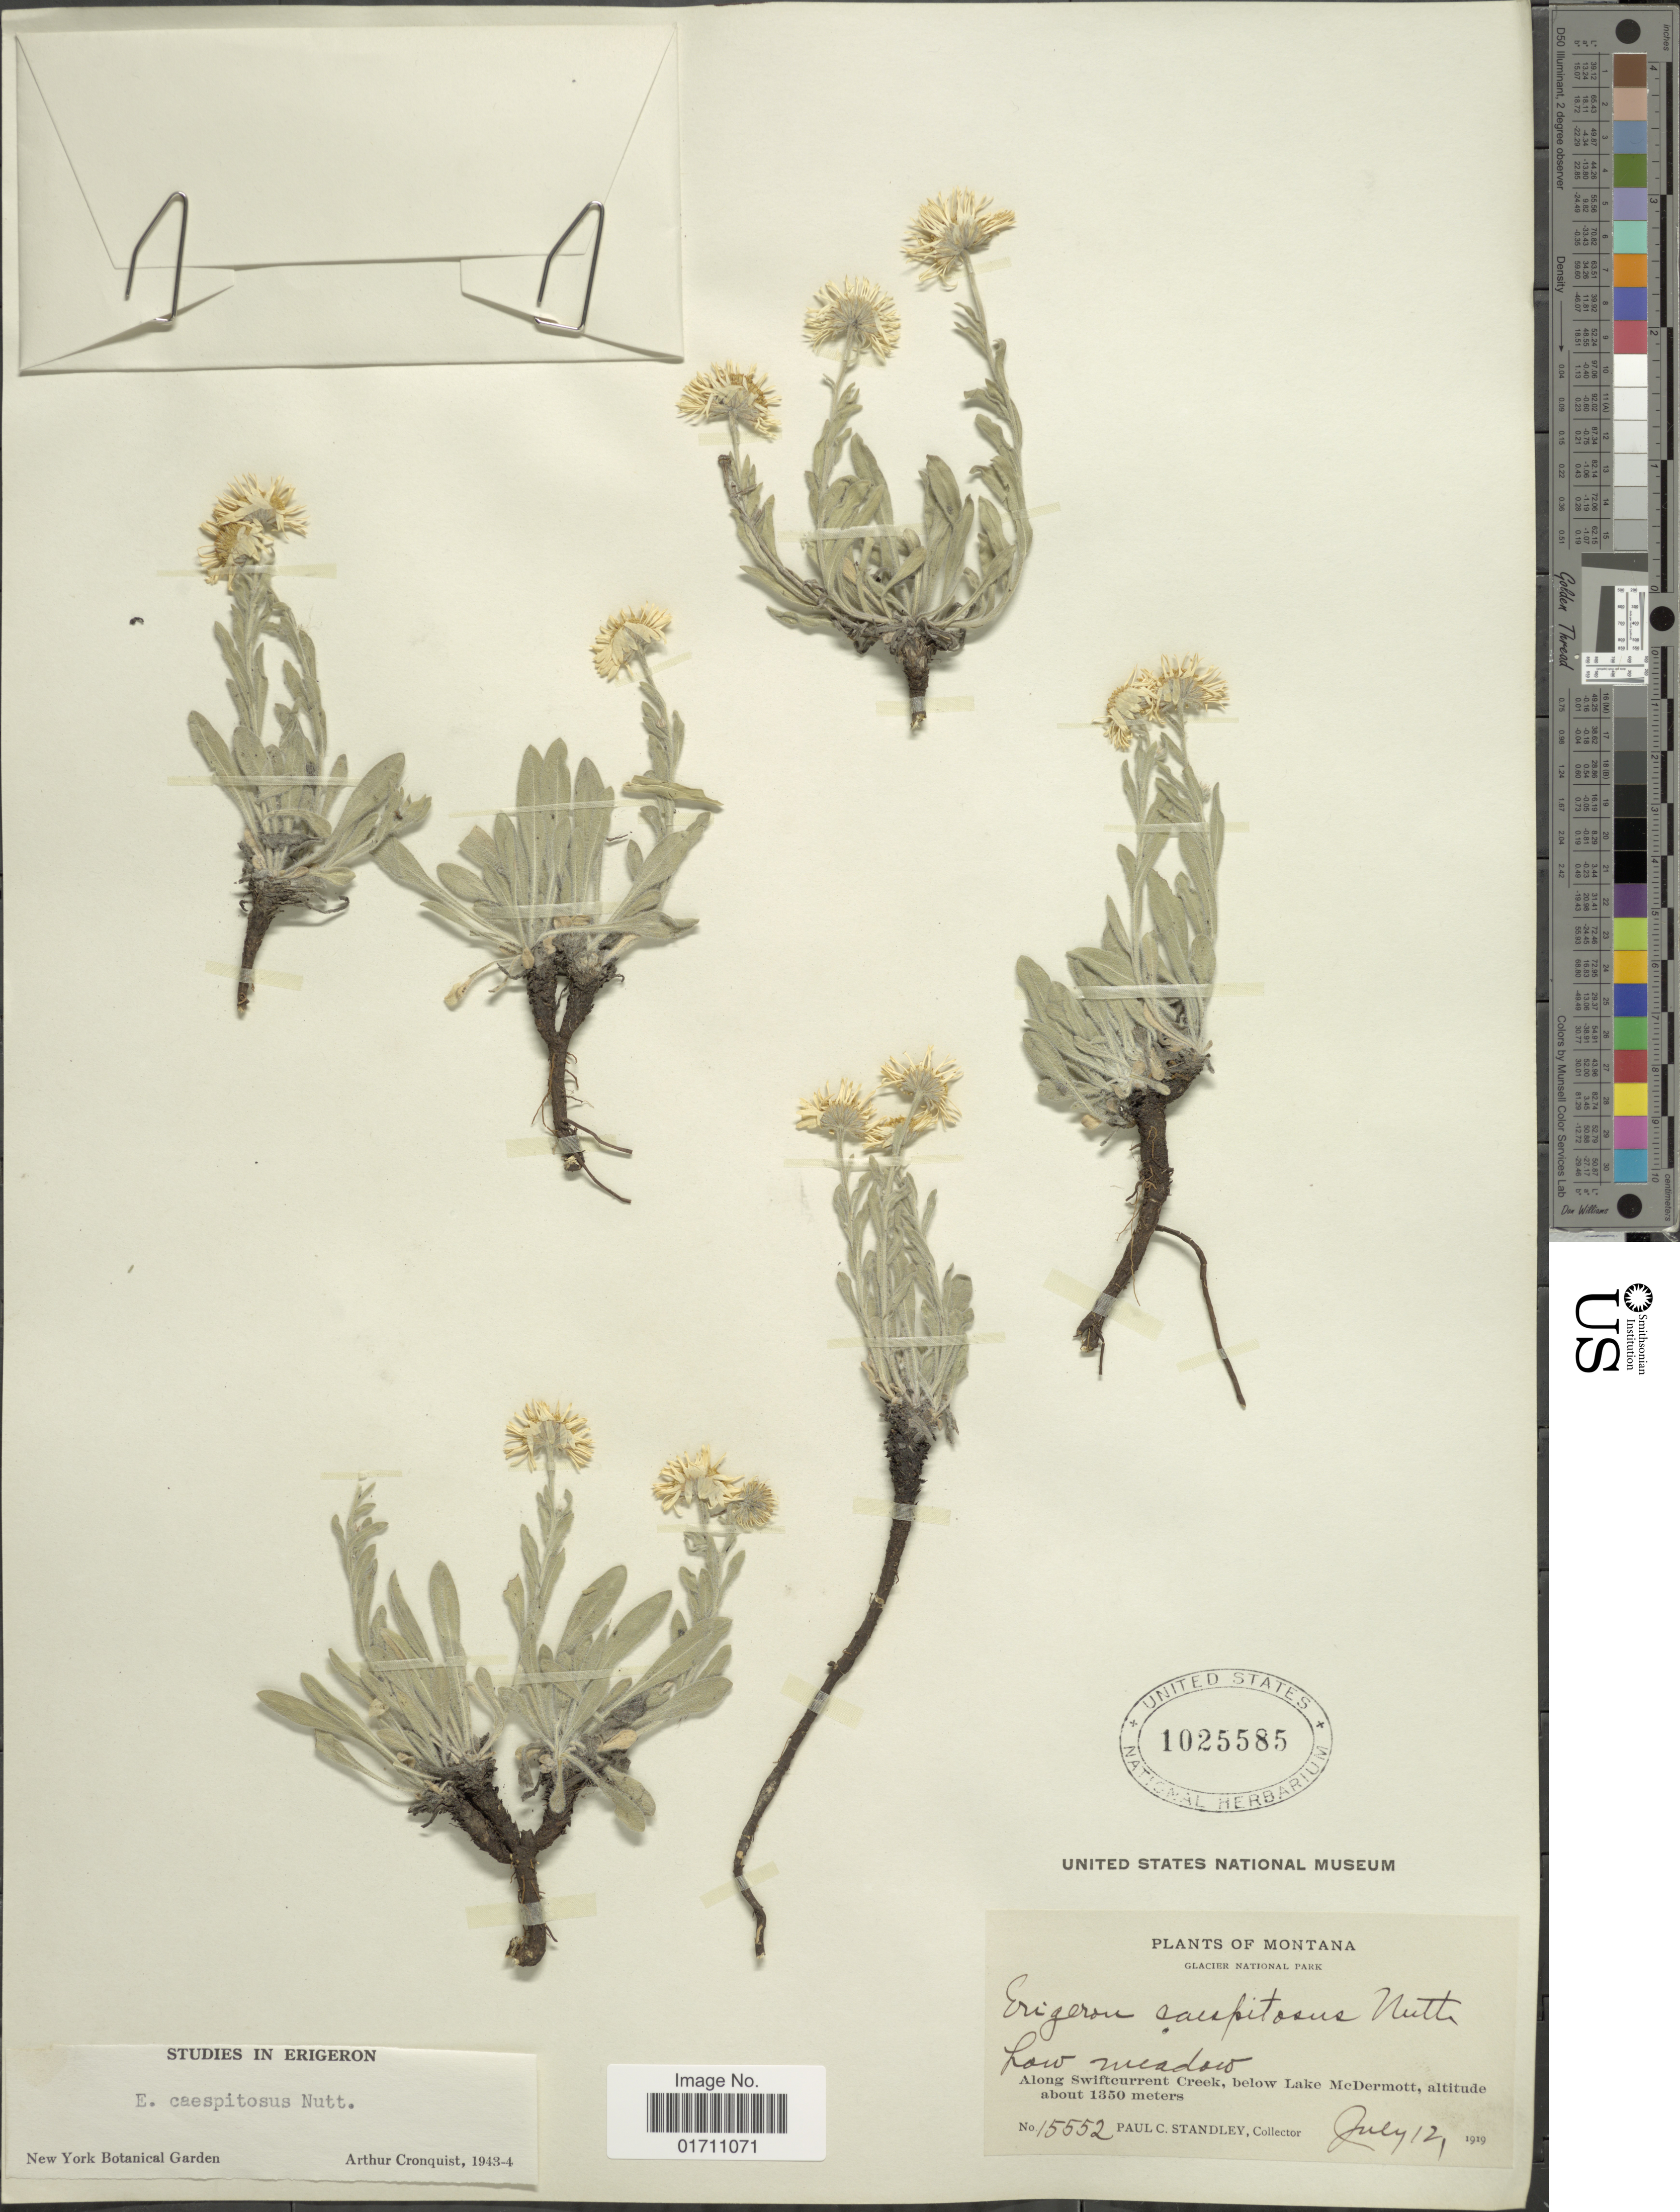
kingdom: Plantae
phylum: Tracheophyta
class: Magnoliopsida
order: Asterales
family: Asteraceae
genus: Erigeron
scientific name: Erigeron caespitosus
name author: Nutt.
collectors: P. C. Standley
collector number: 15552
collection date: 1919-07-12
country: United States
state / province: Montana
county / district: Glacier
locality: Glacier National Park, Low meadow, Along Swiftcurrent Creek, below Lake McDermott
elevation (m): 1350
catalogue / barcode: US 1025585